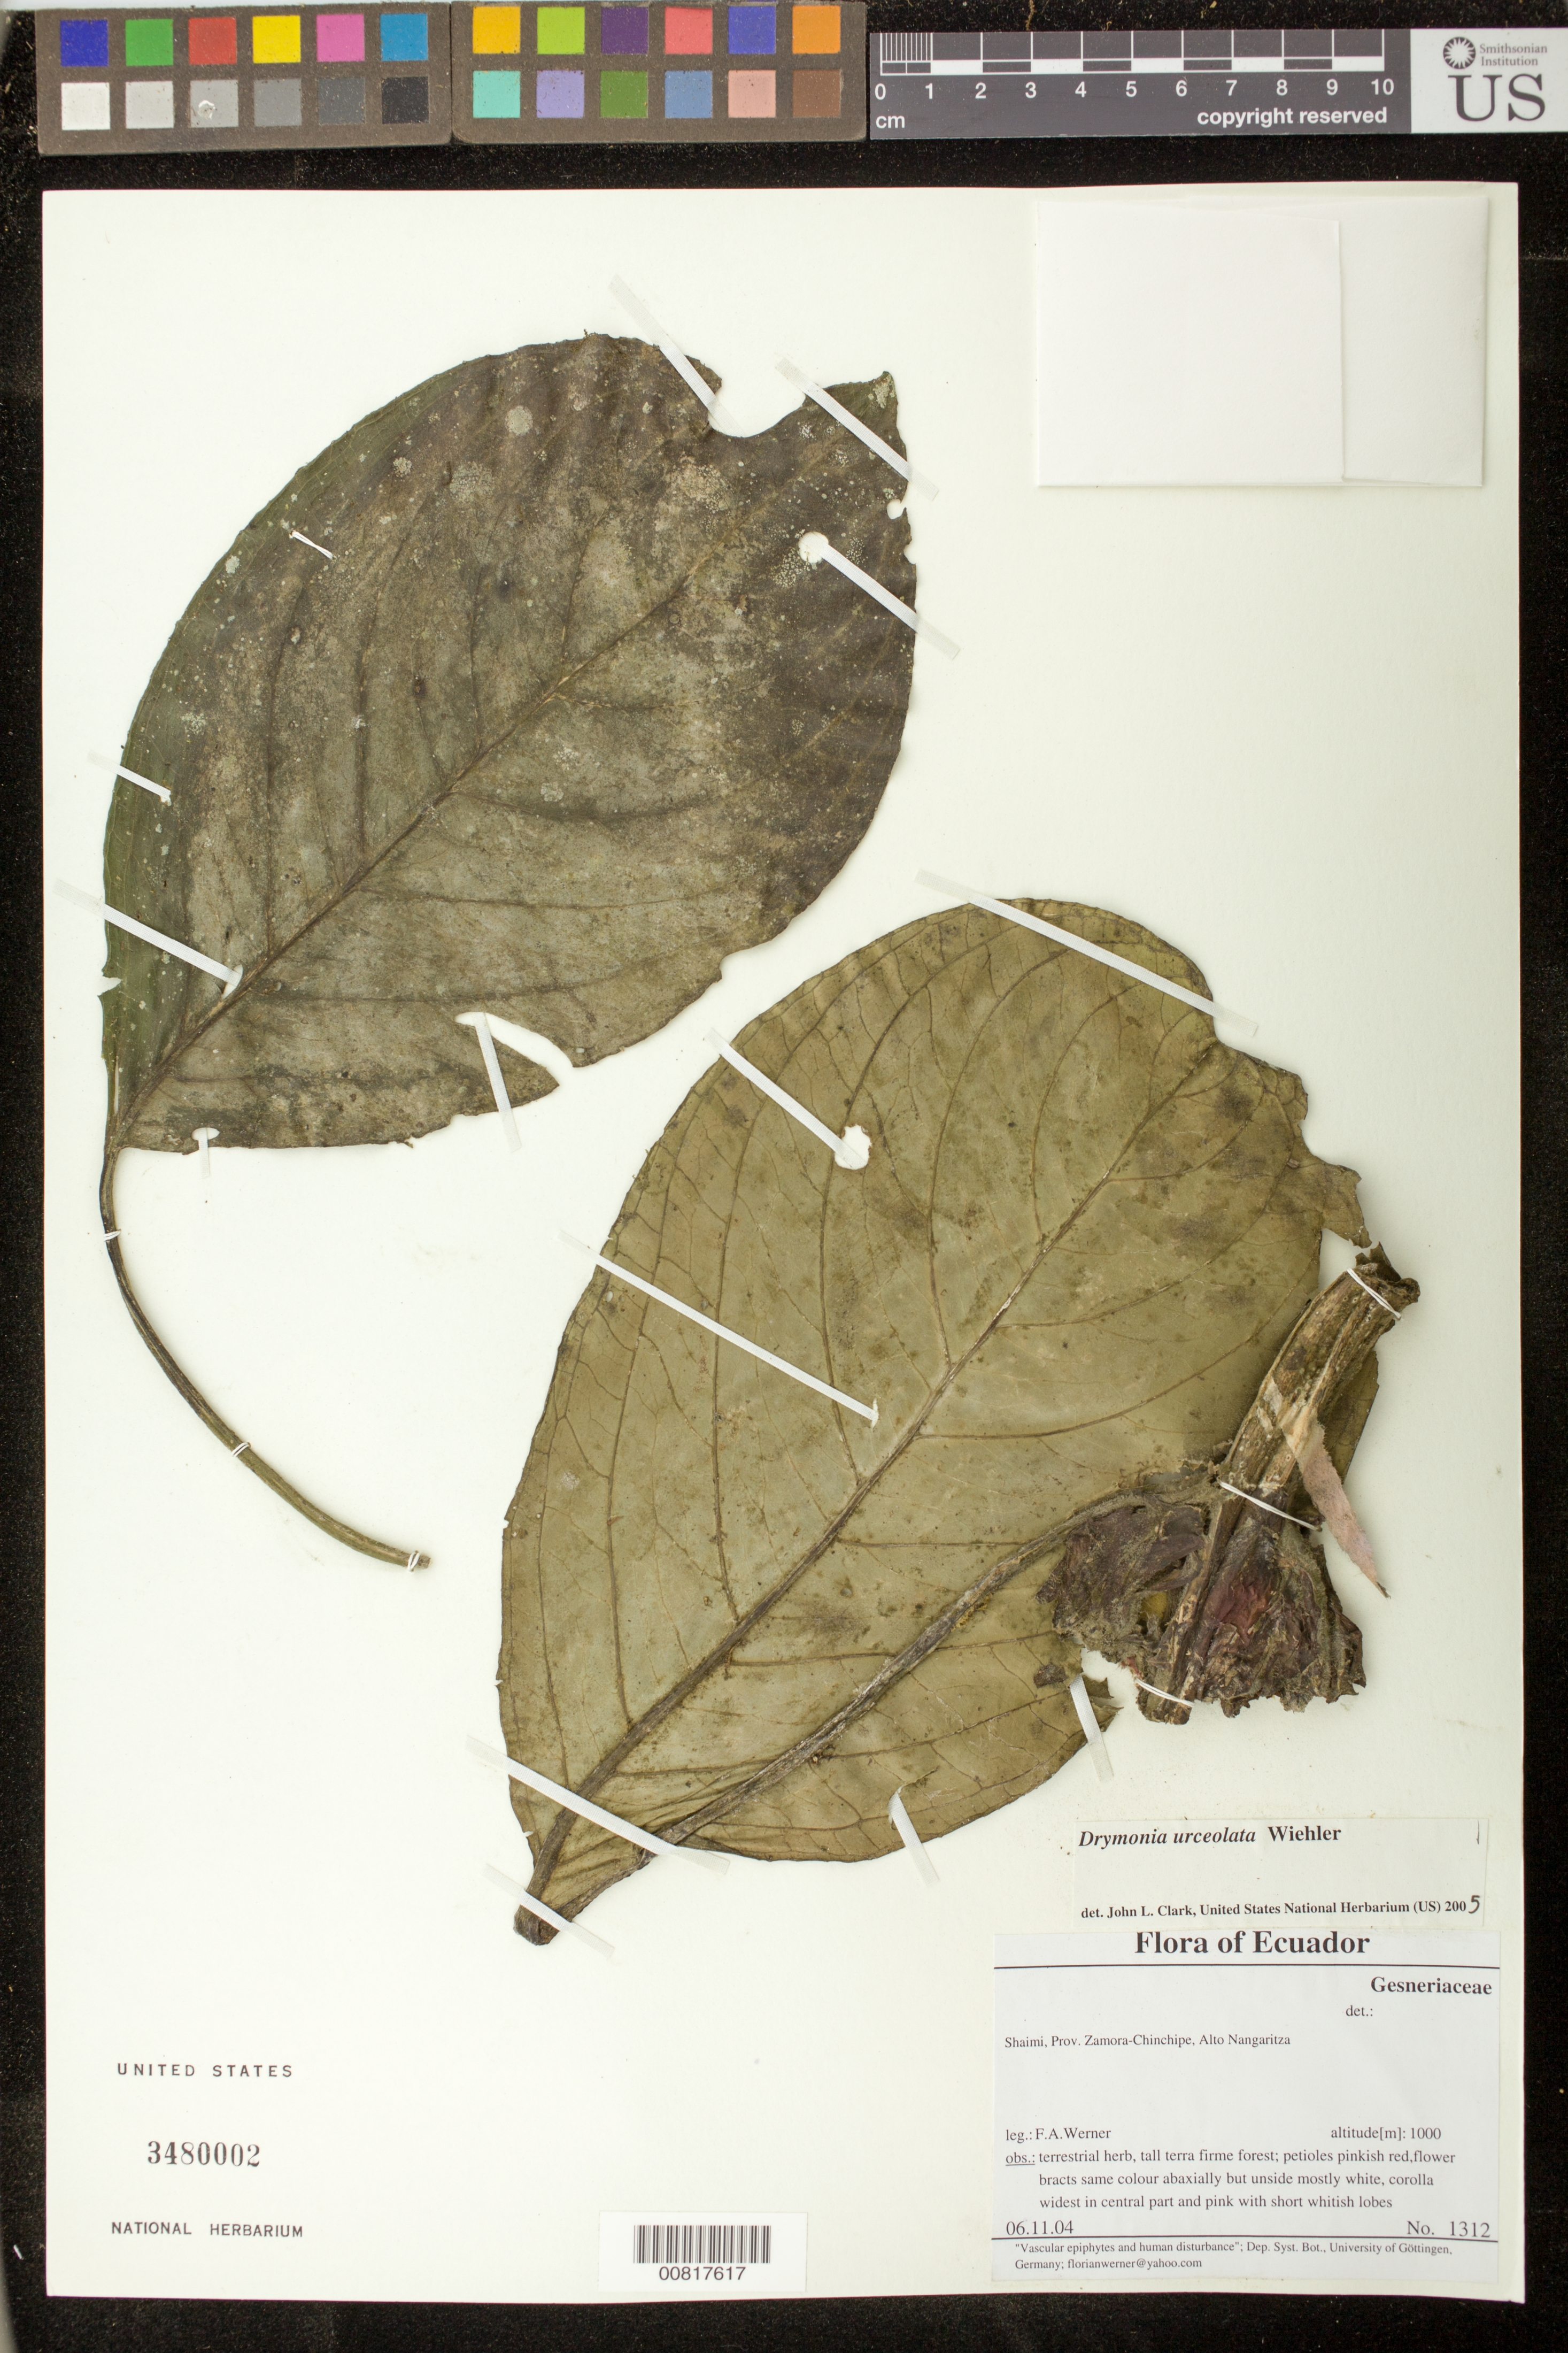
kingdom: Plantae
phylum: Tracheophyta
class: Magnoliopsida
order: Lamiales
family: Gesneriaceae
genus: Drymonia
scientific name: Drymonia urceolata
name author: Wiehler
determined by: Clark, J. L., (SEL), The Marie Selby Botanical Garden (UNITED STATES)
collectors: F. Werner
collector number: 1312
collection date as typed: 06 Nov 2004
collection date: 2004-11-06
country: Ecuador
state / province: Zamora-Chinchipe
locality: Shaimi, Prov. Zamora-Chinchipe, Alto Nangaritza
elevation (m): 1000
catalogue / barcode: US 3480002